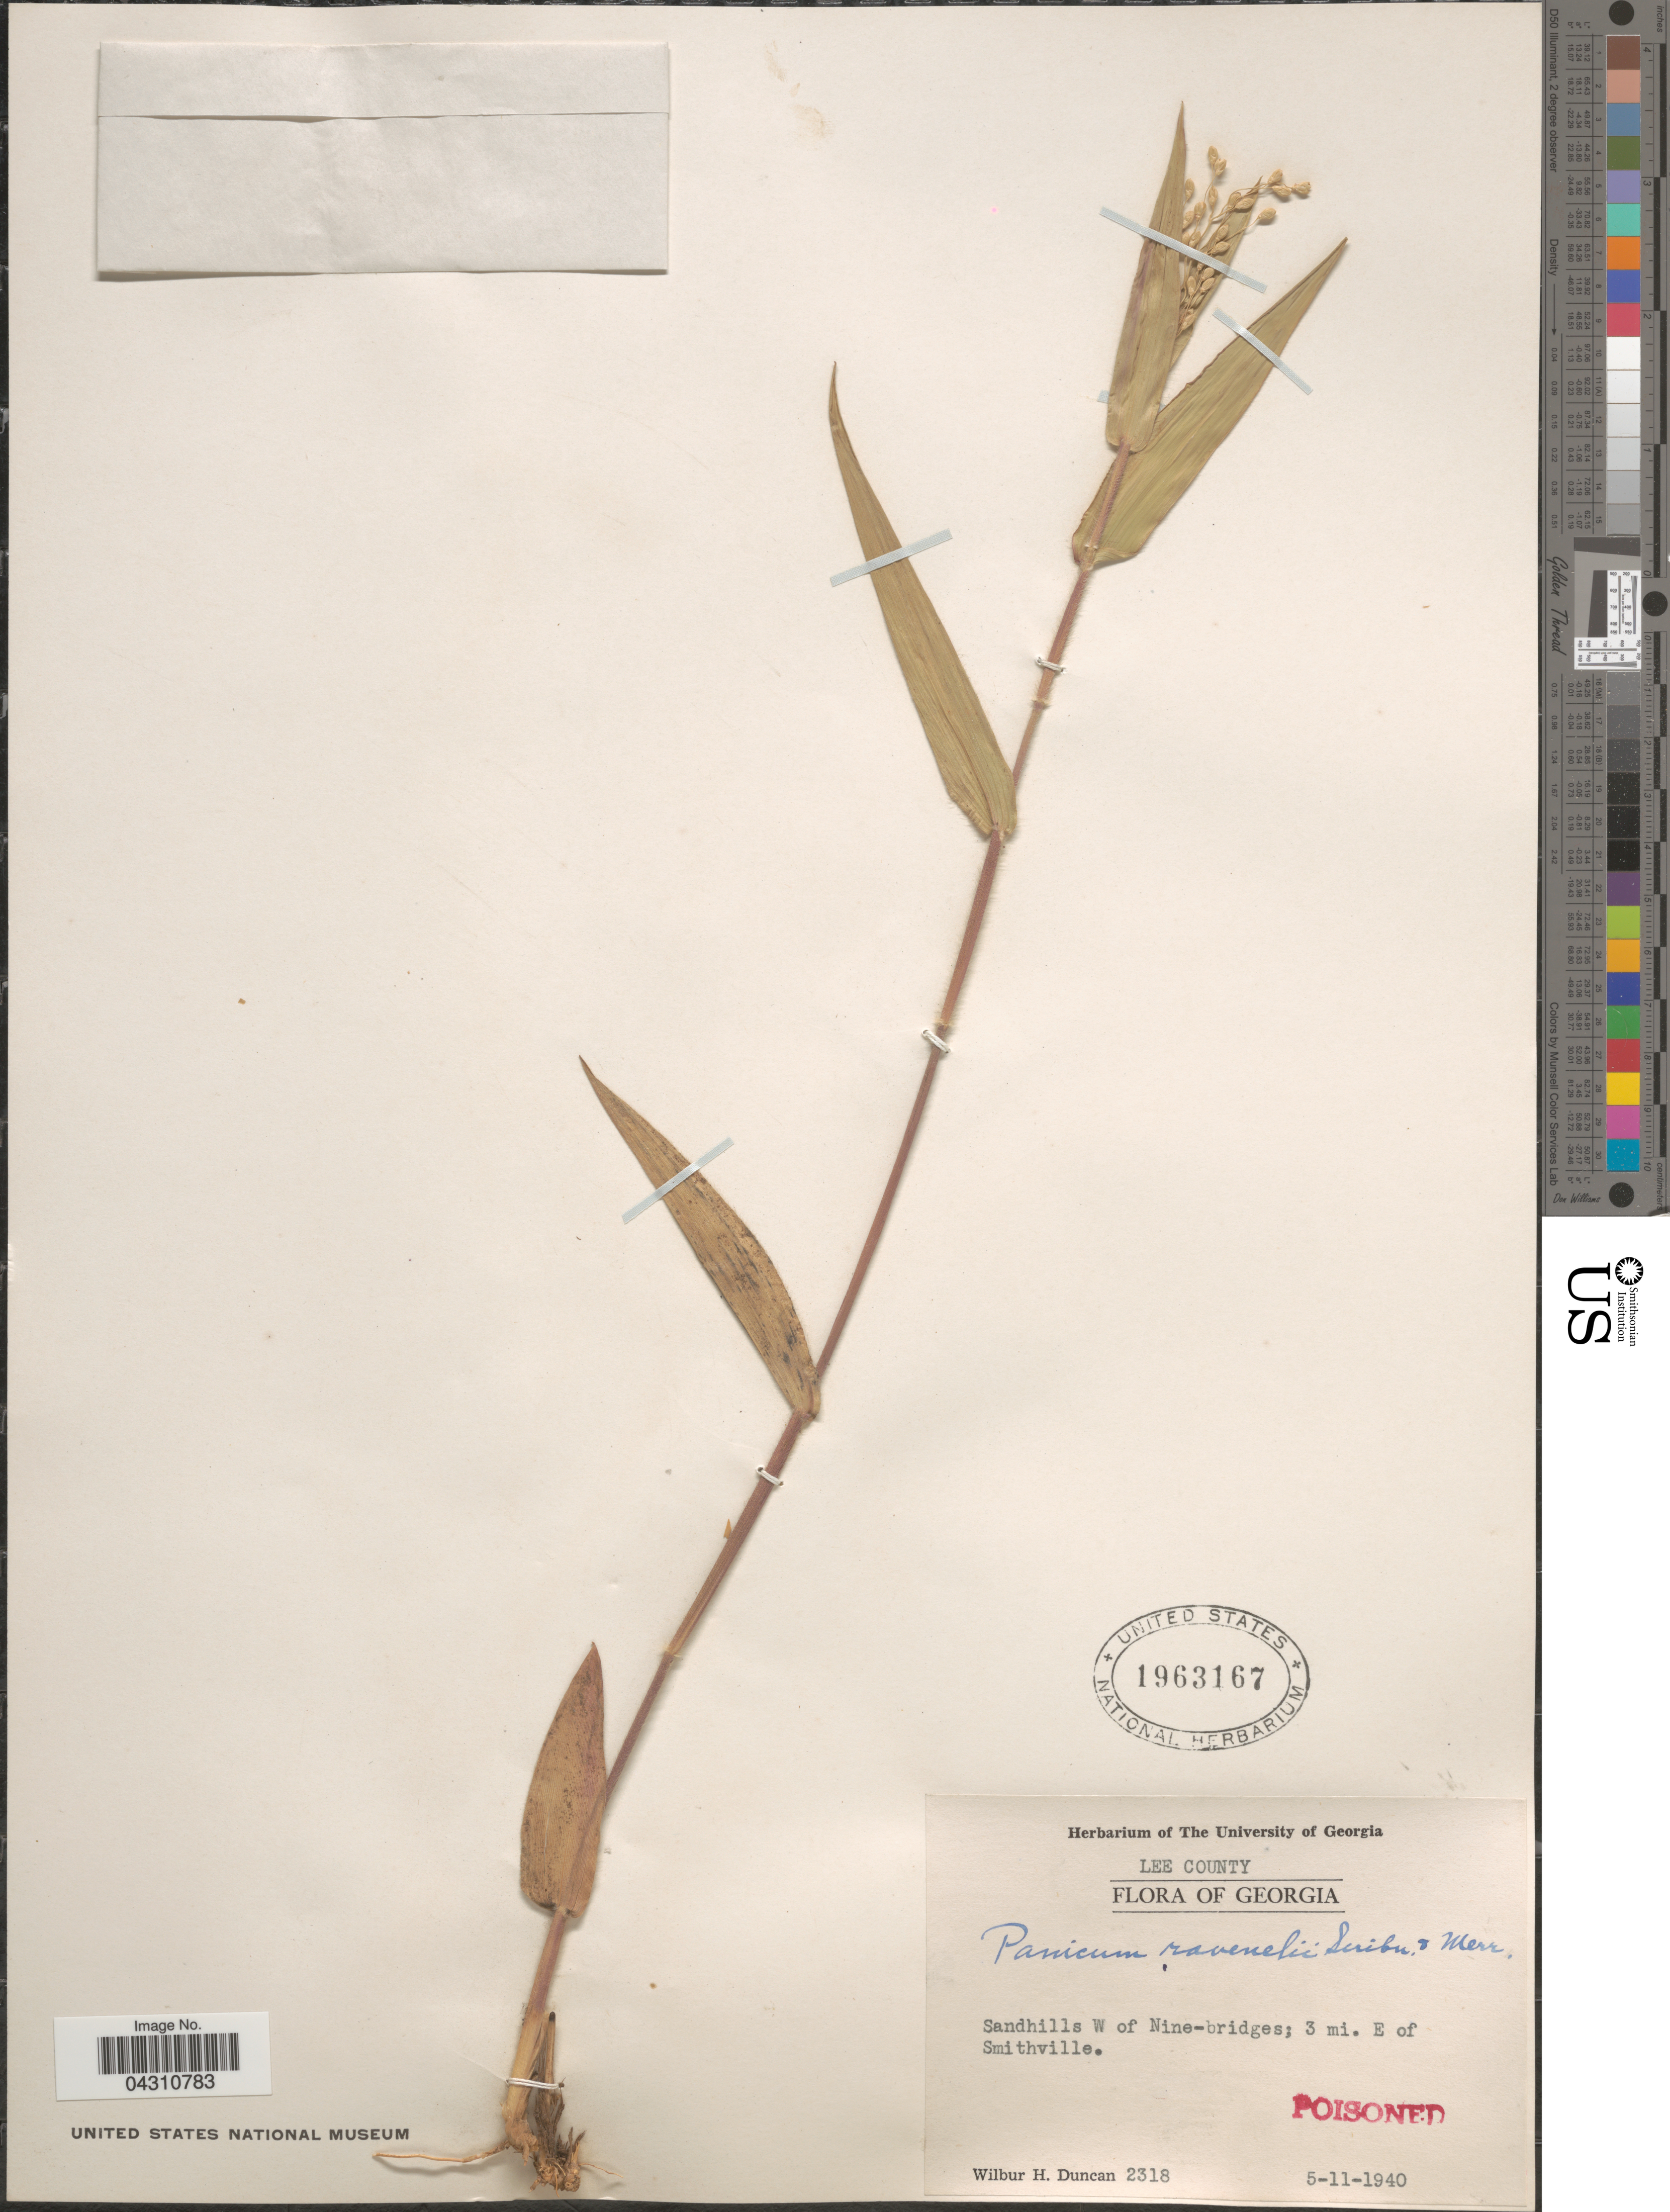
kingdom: Plantae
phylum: Tracheophyta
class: Liliopsida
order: Poales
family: Poaceae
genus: Dichanthelium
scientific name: Dichanthelium ravenelii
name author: (Scribn. & Merr.) Gould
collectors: W. H. Duncan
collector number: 2318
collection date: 1940-05-11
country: United States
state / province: Georgia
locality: Lee County. Sandhills W of Nine-bridges; 3 mi. E. of Smithville.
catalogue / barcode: US 1963167